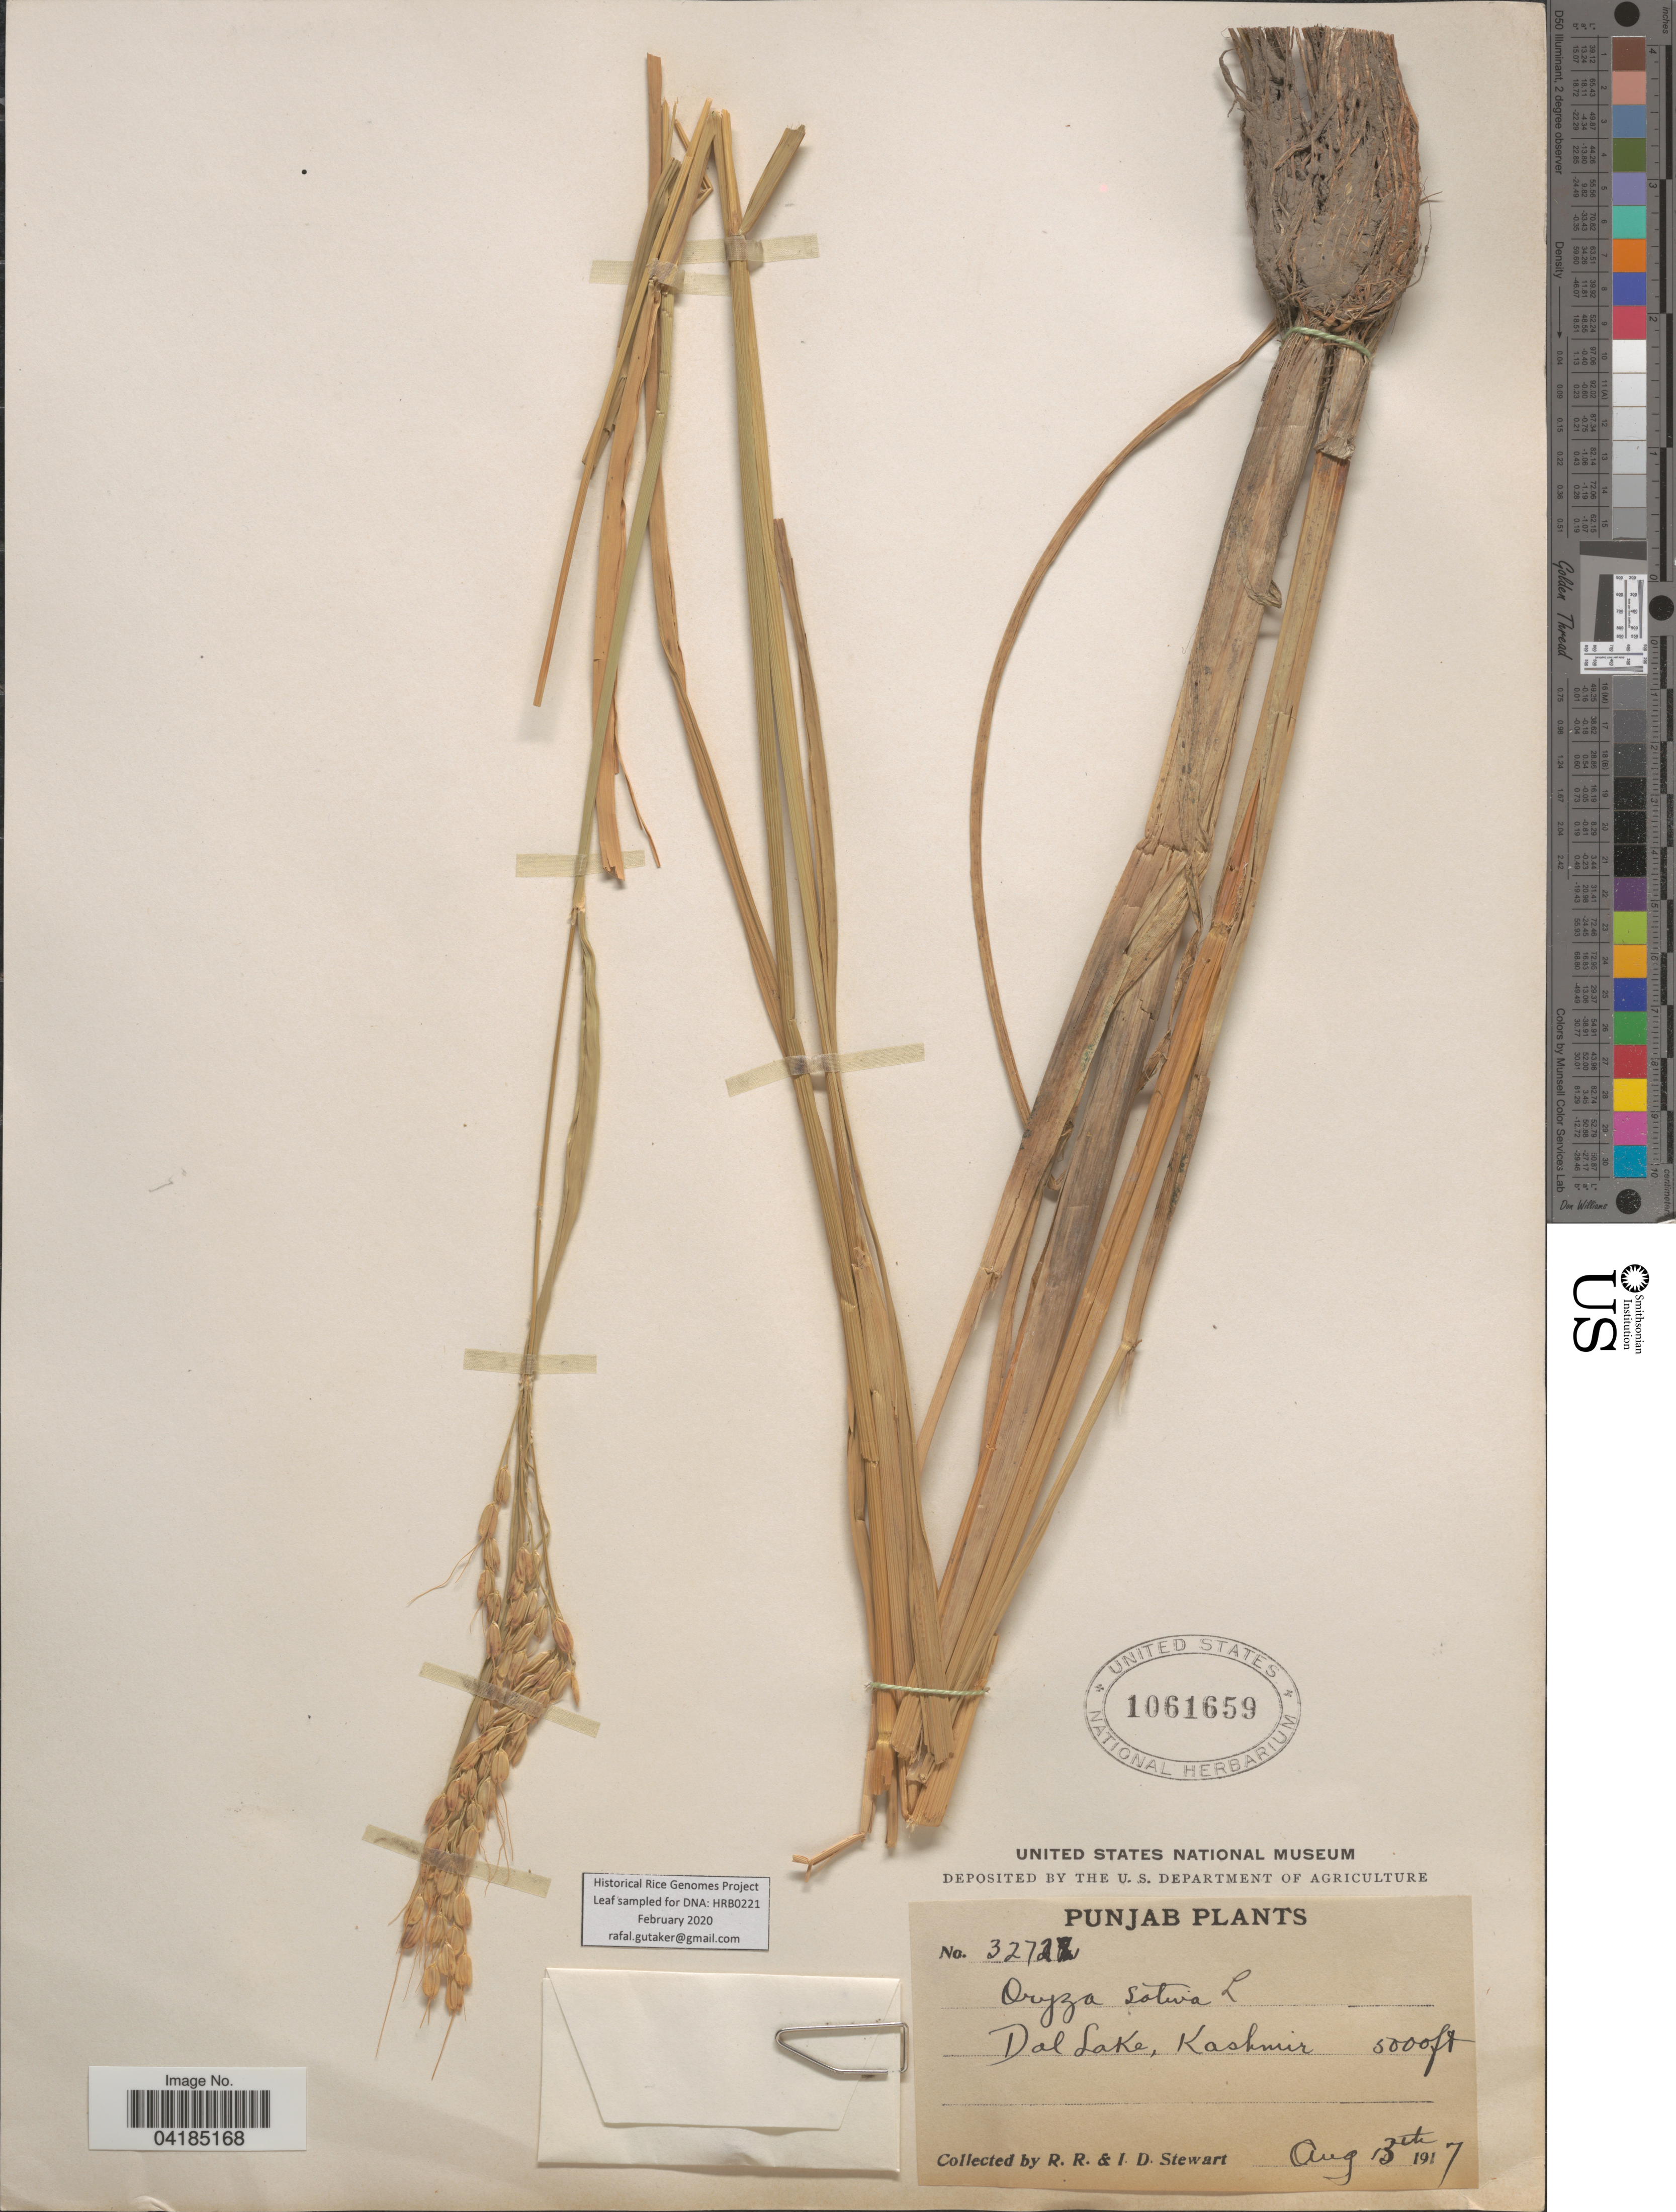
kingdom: Plantae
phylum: Tracheophyta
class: Liliopsida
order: Poales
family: Poaceae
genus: Oryza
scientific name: Oryza sativa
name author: L.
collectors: R. Stewart & I. Stewart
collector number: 3272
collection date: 1917-08-13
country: India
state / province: Jammu and Kashmir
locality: Punjab. Dal Lake, Kashmir.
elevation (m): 1524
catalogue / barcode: US 1061659